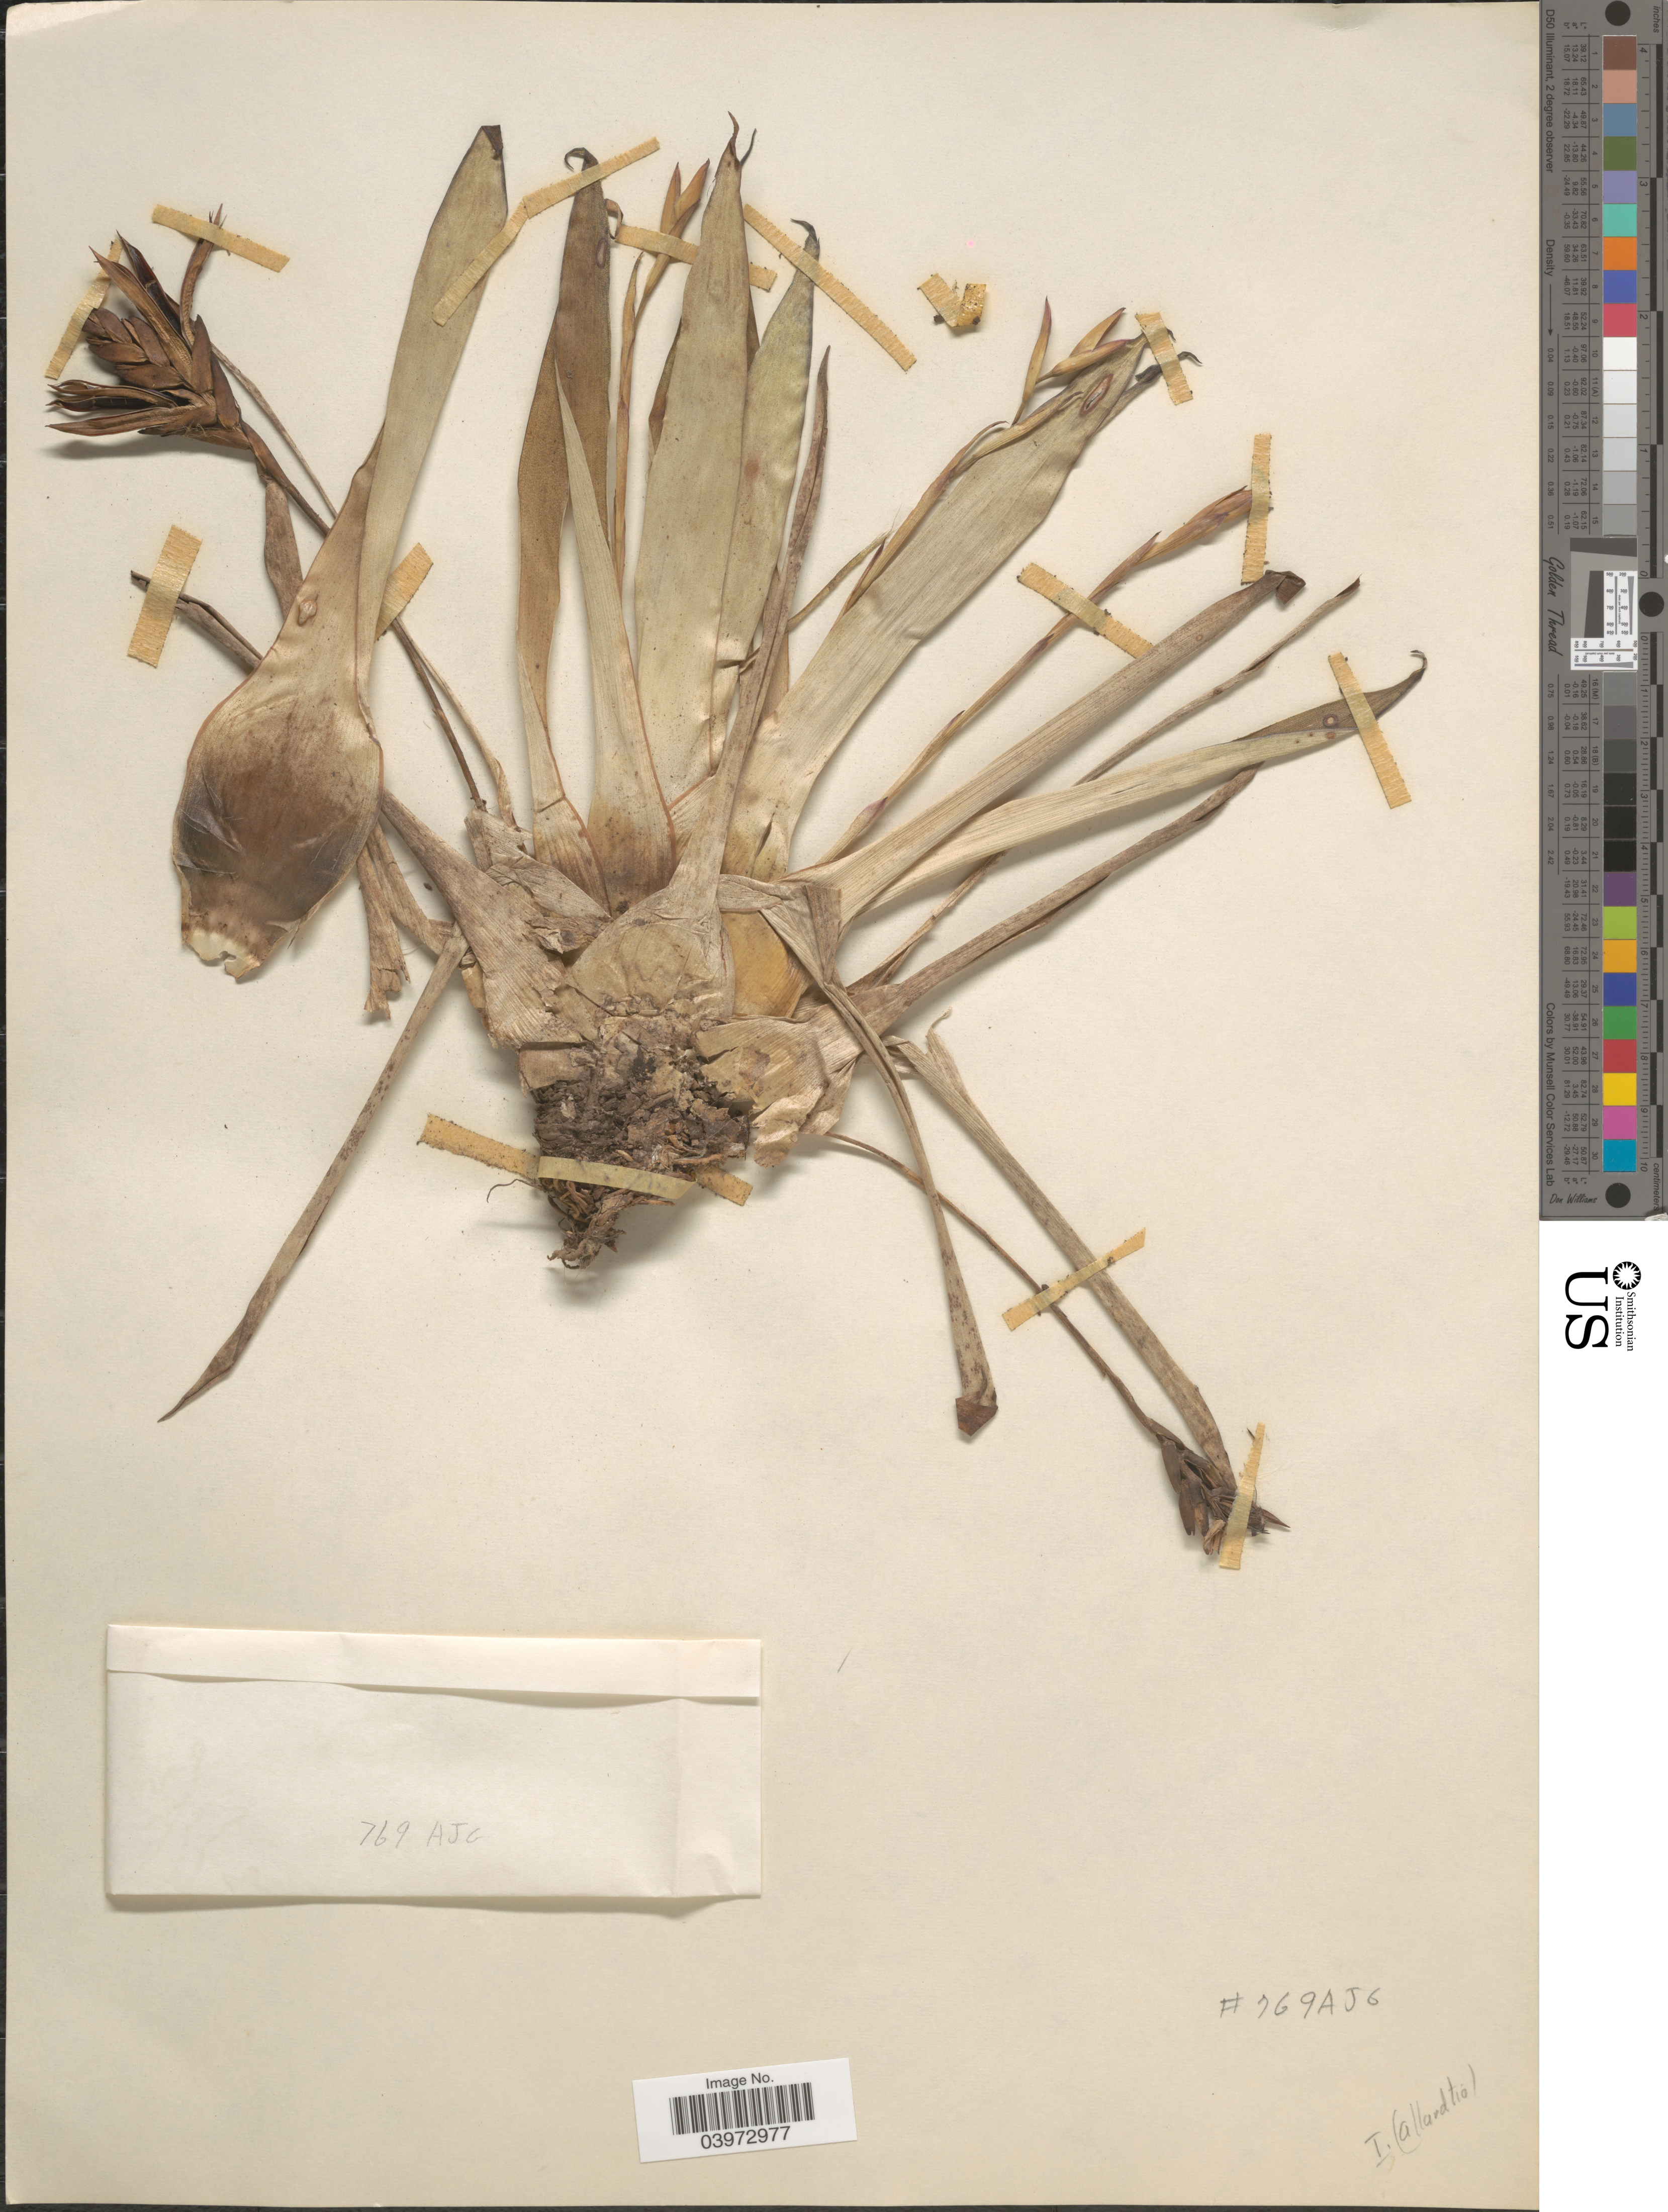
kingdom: Plantae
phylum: Tracheophyta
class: Liliopsida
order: Poales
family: Bromeliaceae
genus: Tillandsia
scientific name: Tillandsia complanata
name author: Benth.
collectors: A. J. G.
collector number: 769?